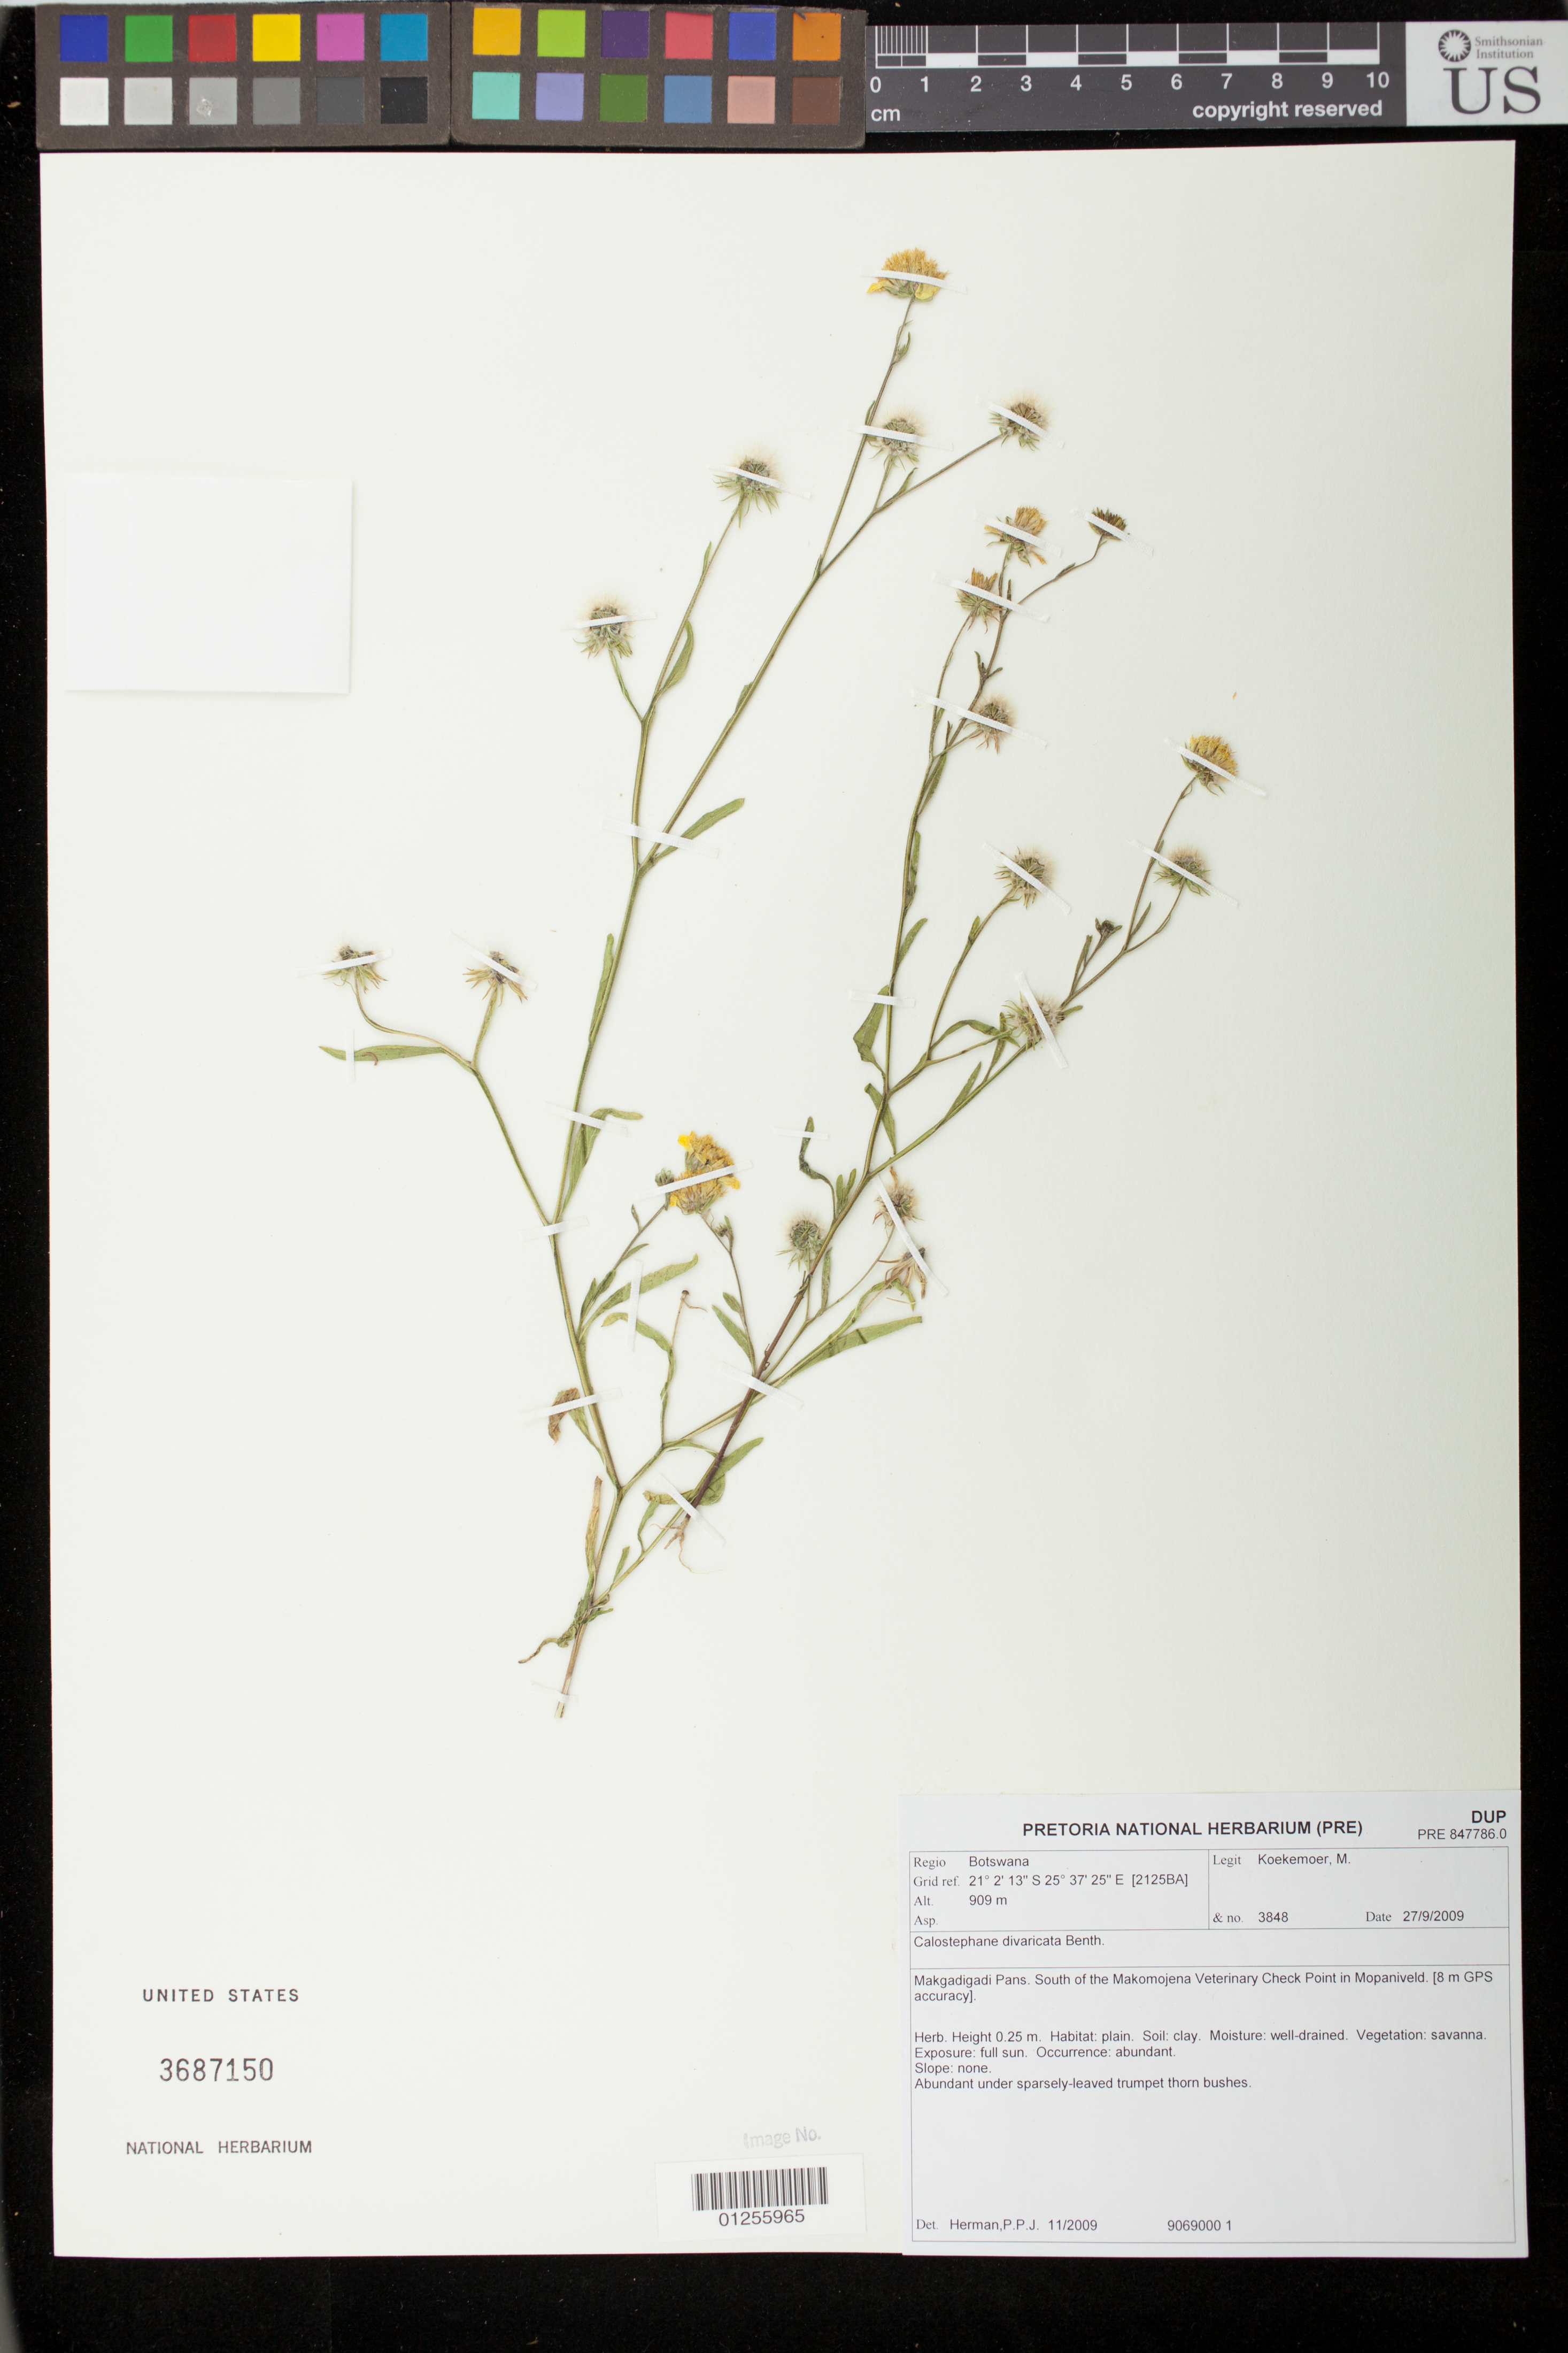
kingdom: Plantae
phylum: Tracheophyta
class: Magnoliopsida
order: Asterales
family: Asteraceae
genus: Calostephane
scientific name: Calostephane divaricata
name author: Benth.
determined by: Herman, P. P. J.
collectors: M. Koekemoer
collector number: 3848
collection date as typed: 27 September 2009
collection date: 2009-09-27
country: Botswana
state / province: Central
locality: South of the Makomojena Veterinary Check Point in Mopaniveld [8 m GPS accuracy]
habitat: Clay soil; savanna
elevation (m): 909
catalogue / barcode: US 3687150